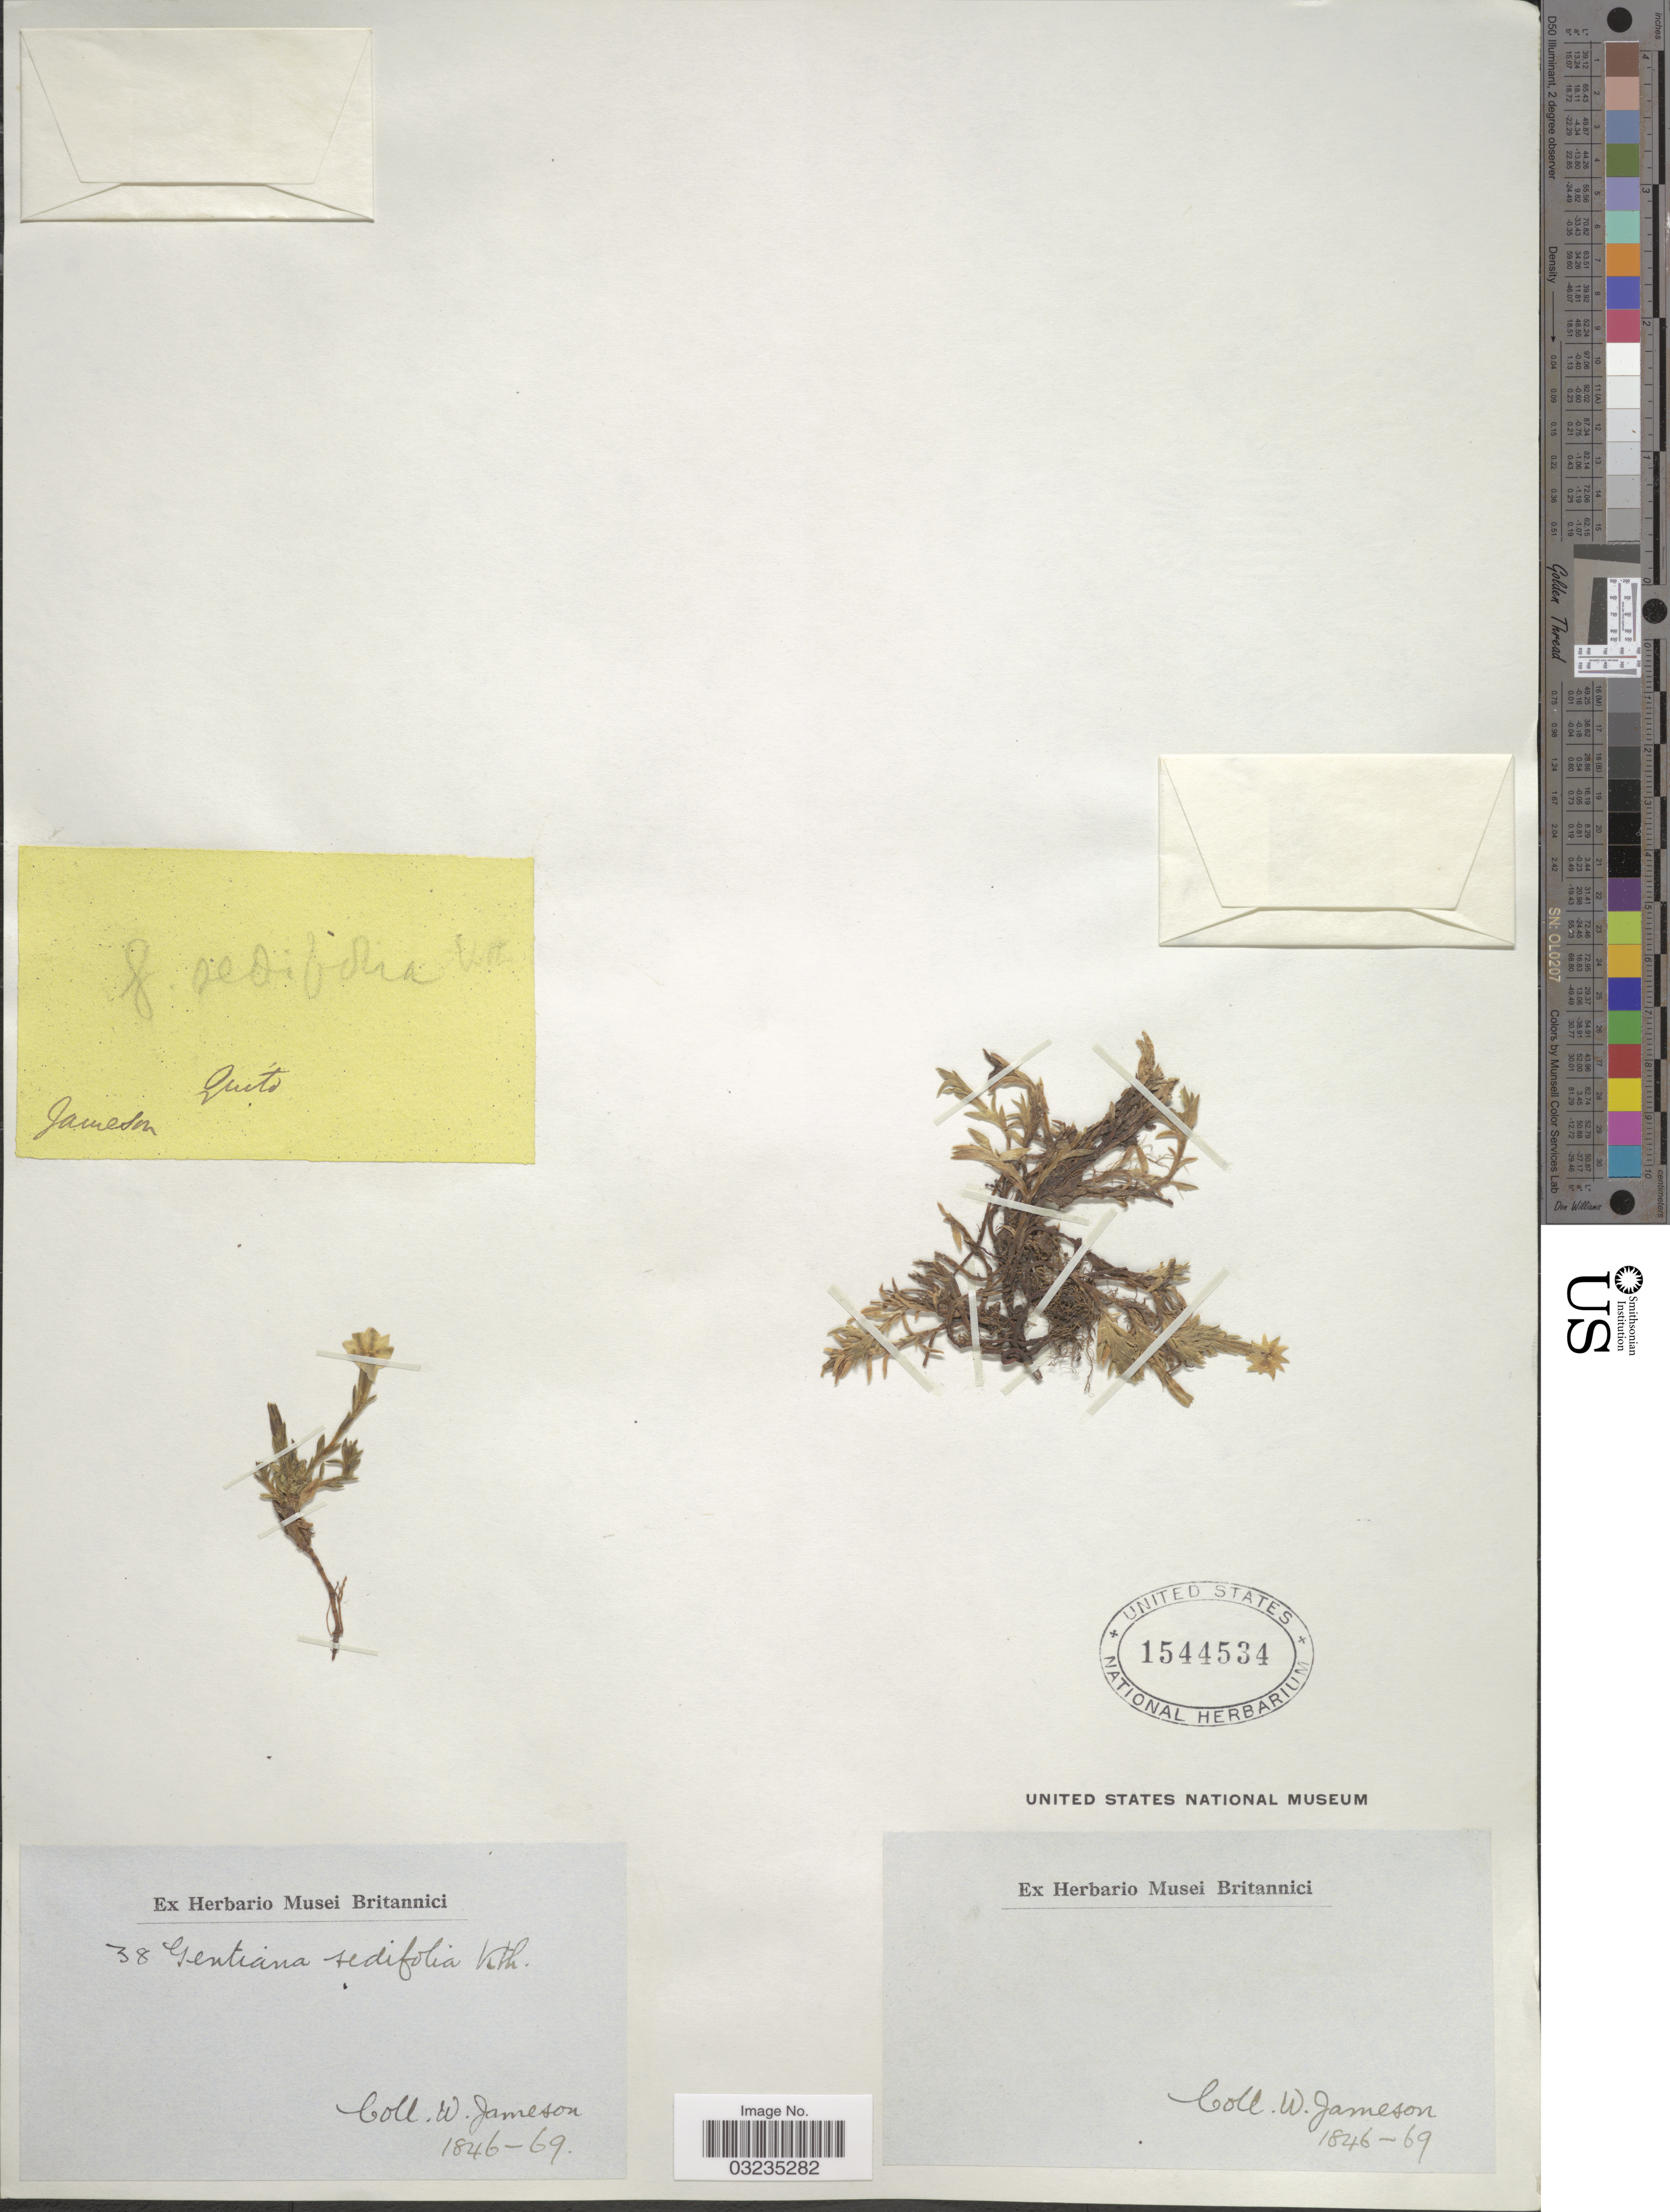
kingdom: Plantae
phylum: Tracheophyta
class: Magnoliopsida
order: Gentianales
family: Gentianaceae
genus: Gentiana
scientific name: Gentiana sedifolia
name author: Kunth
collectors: W. Jameson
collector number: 38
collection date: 1846/1869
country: Ecuador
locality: Quito.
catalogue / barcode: US 1544534